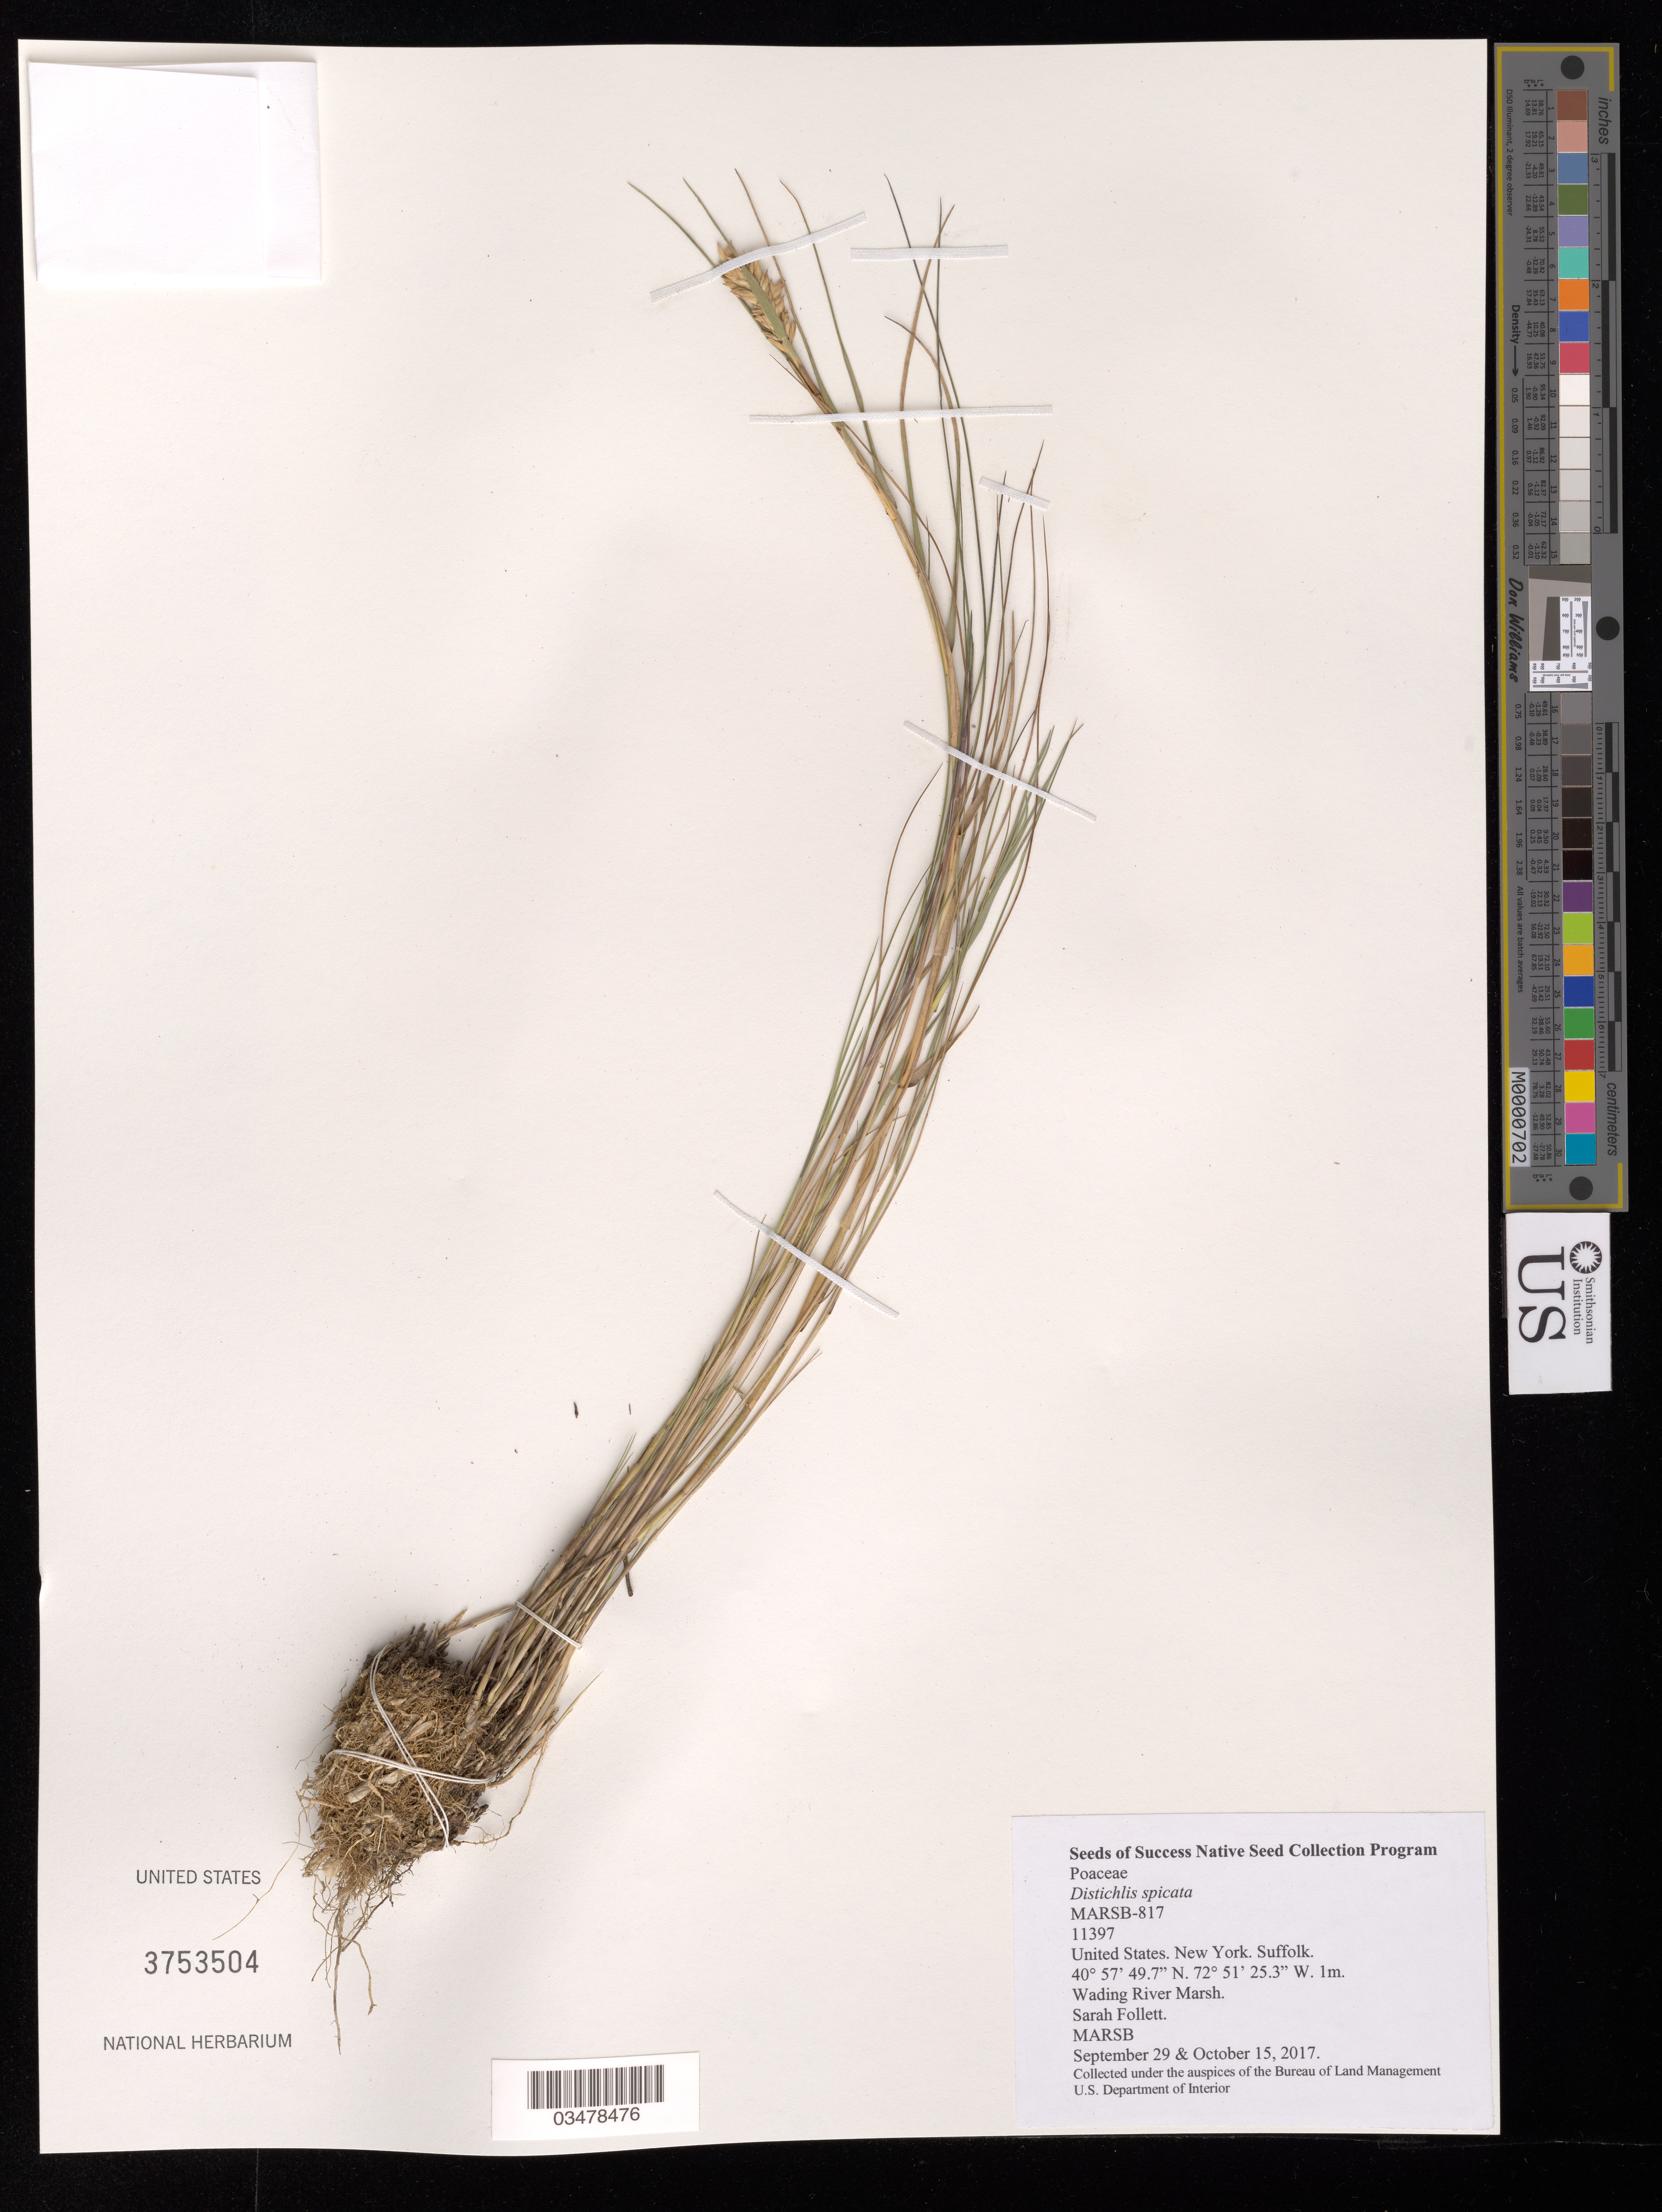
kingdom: Plantae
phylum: Tracheophyta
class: Liliopsida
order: Poales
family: Poaceae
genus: Distichlis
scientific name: Distichlis spicata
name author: (L.) Greene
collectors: S. Follett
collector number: MARSB-817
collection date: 2017-09-29,2017-10-15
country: United States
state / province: New York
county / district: Suffolk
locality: Wading River Marsh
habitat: Tidal Marsh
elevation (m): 1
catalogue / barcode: US 3753504